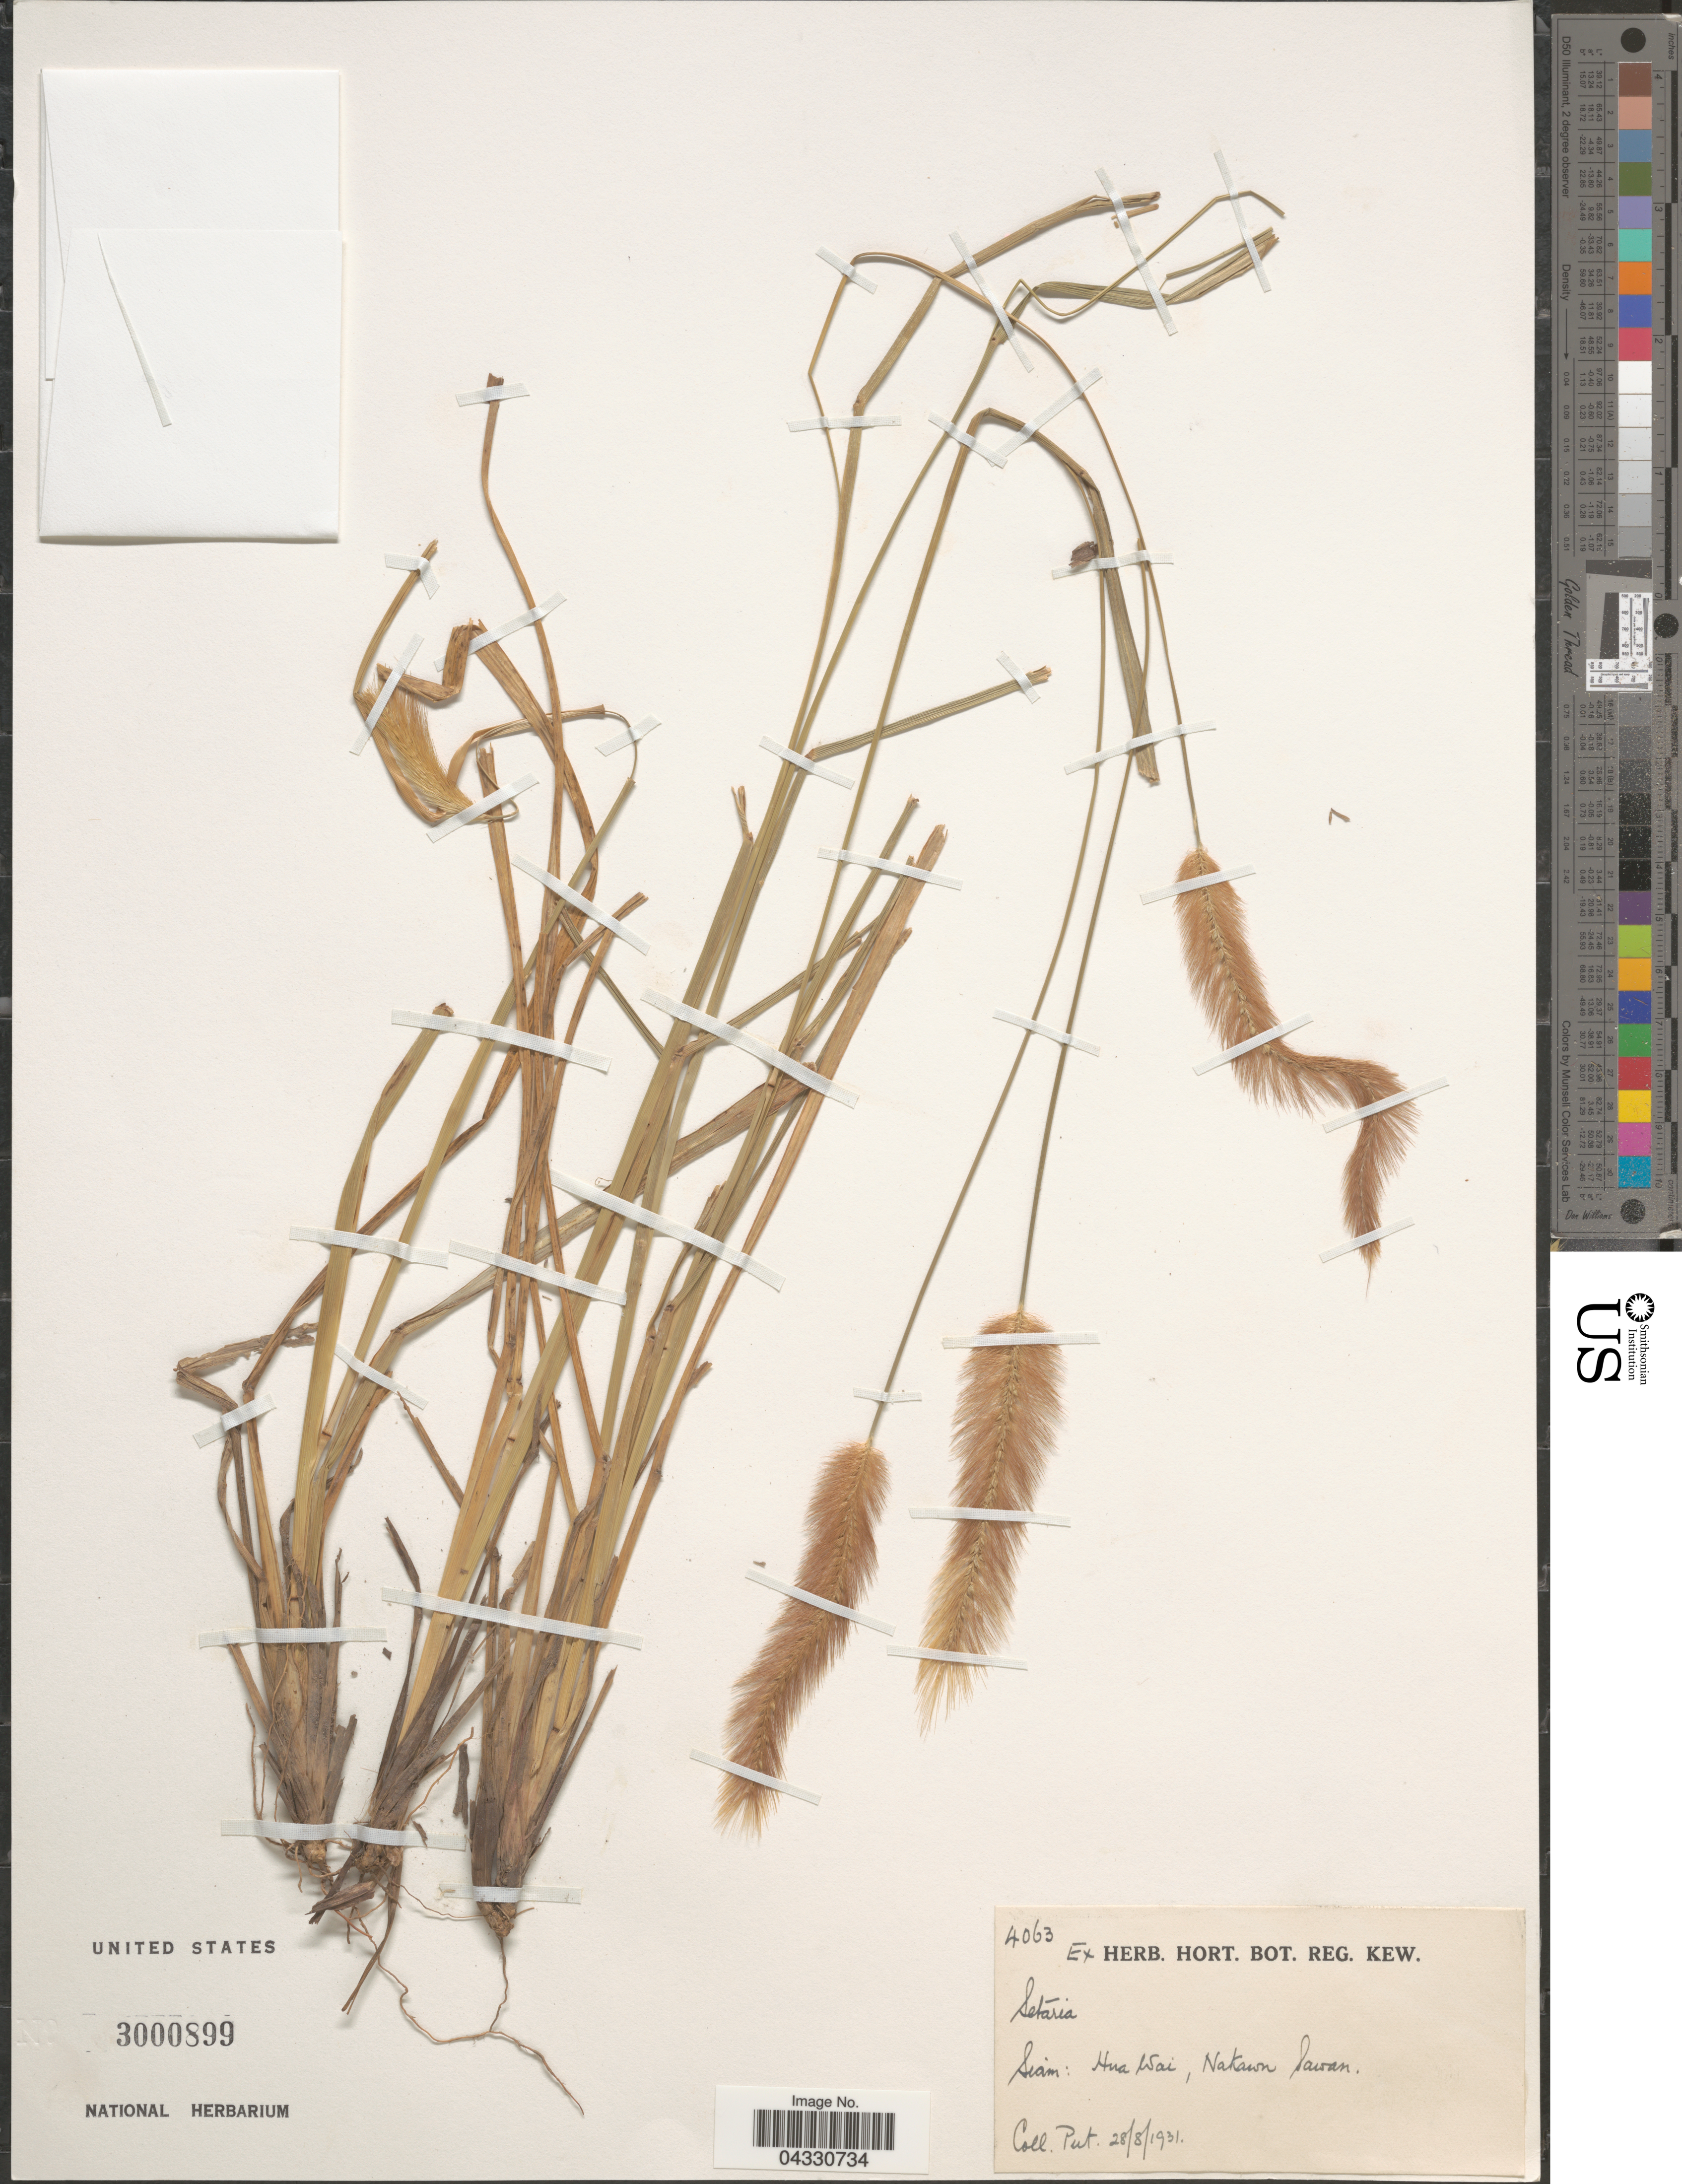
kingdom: Plantae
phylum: Tracheophyta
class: Liliopsida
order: Poales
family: Poaceae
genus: Setaria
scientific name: Setaria sp.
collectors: -. Put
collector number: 4063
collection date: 1931-08-28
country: Thailand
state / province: Nakhon Sawan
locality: Siam: Hua Wai, Nakawn Sawan.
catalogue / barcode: US 3000899